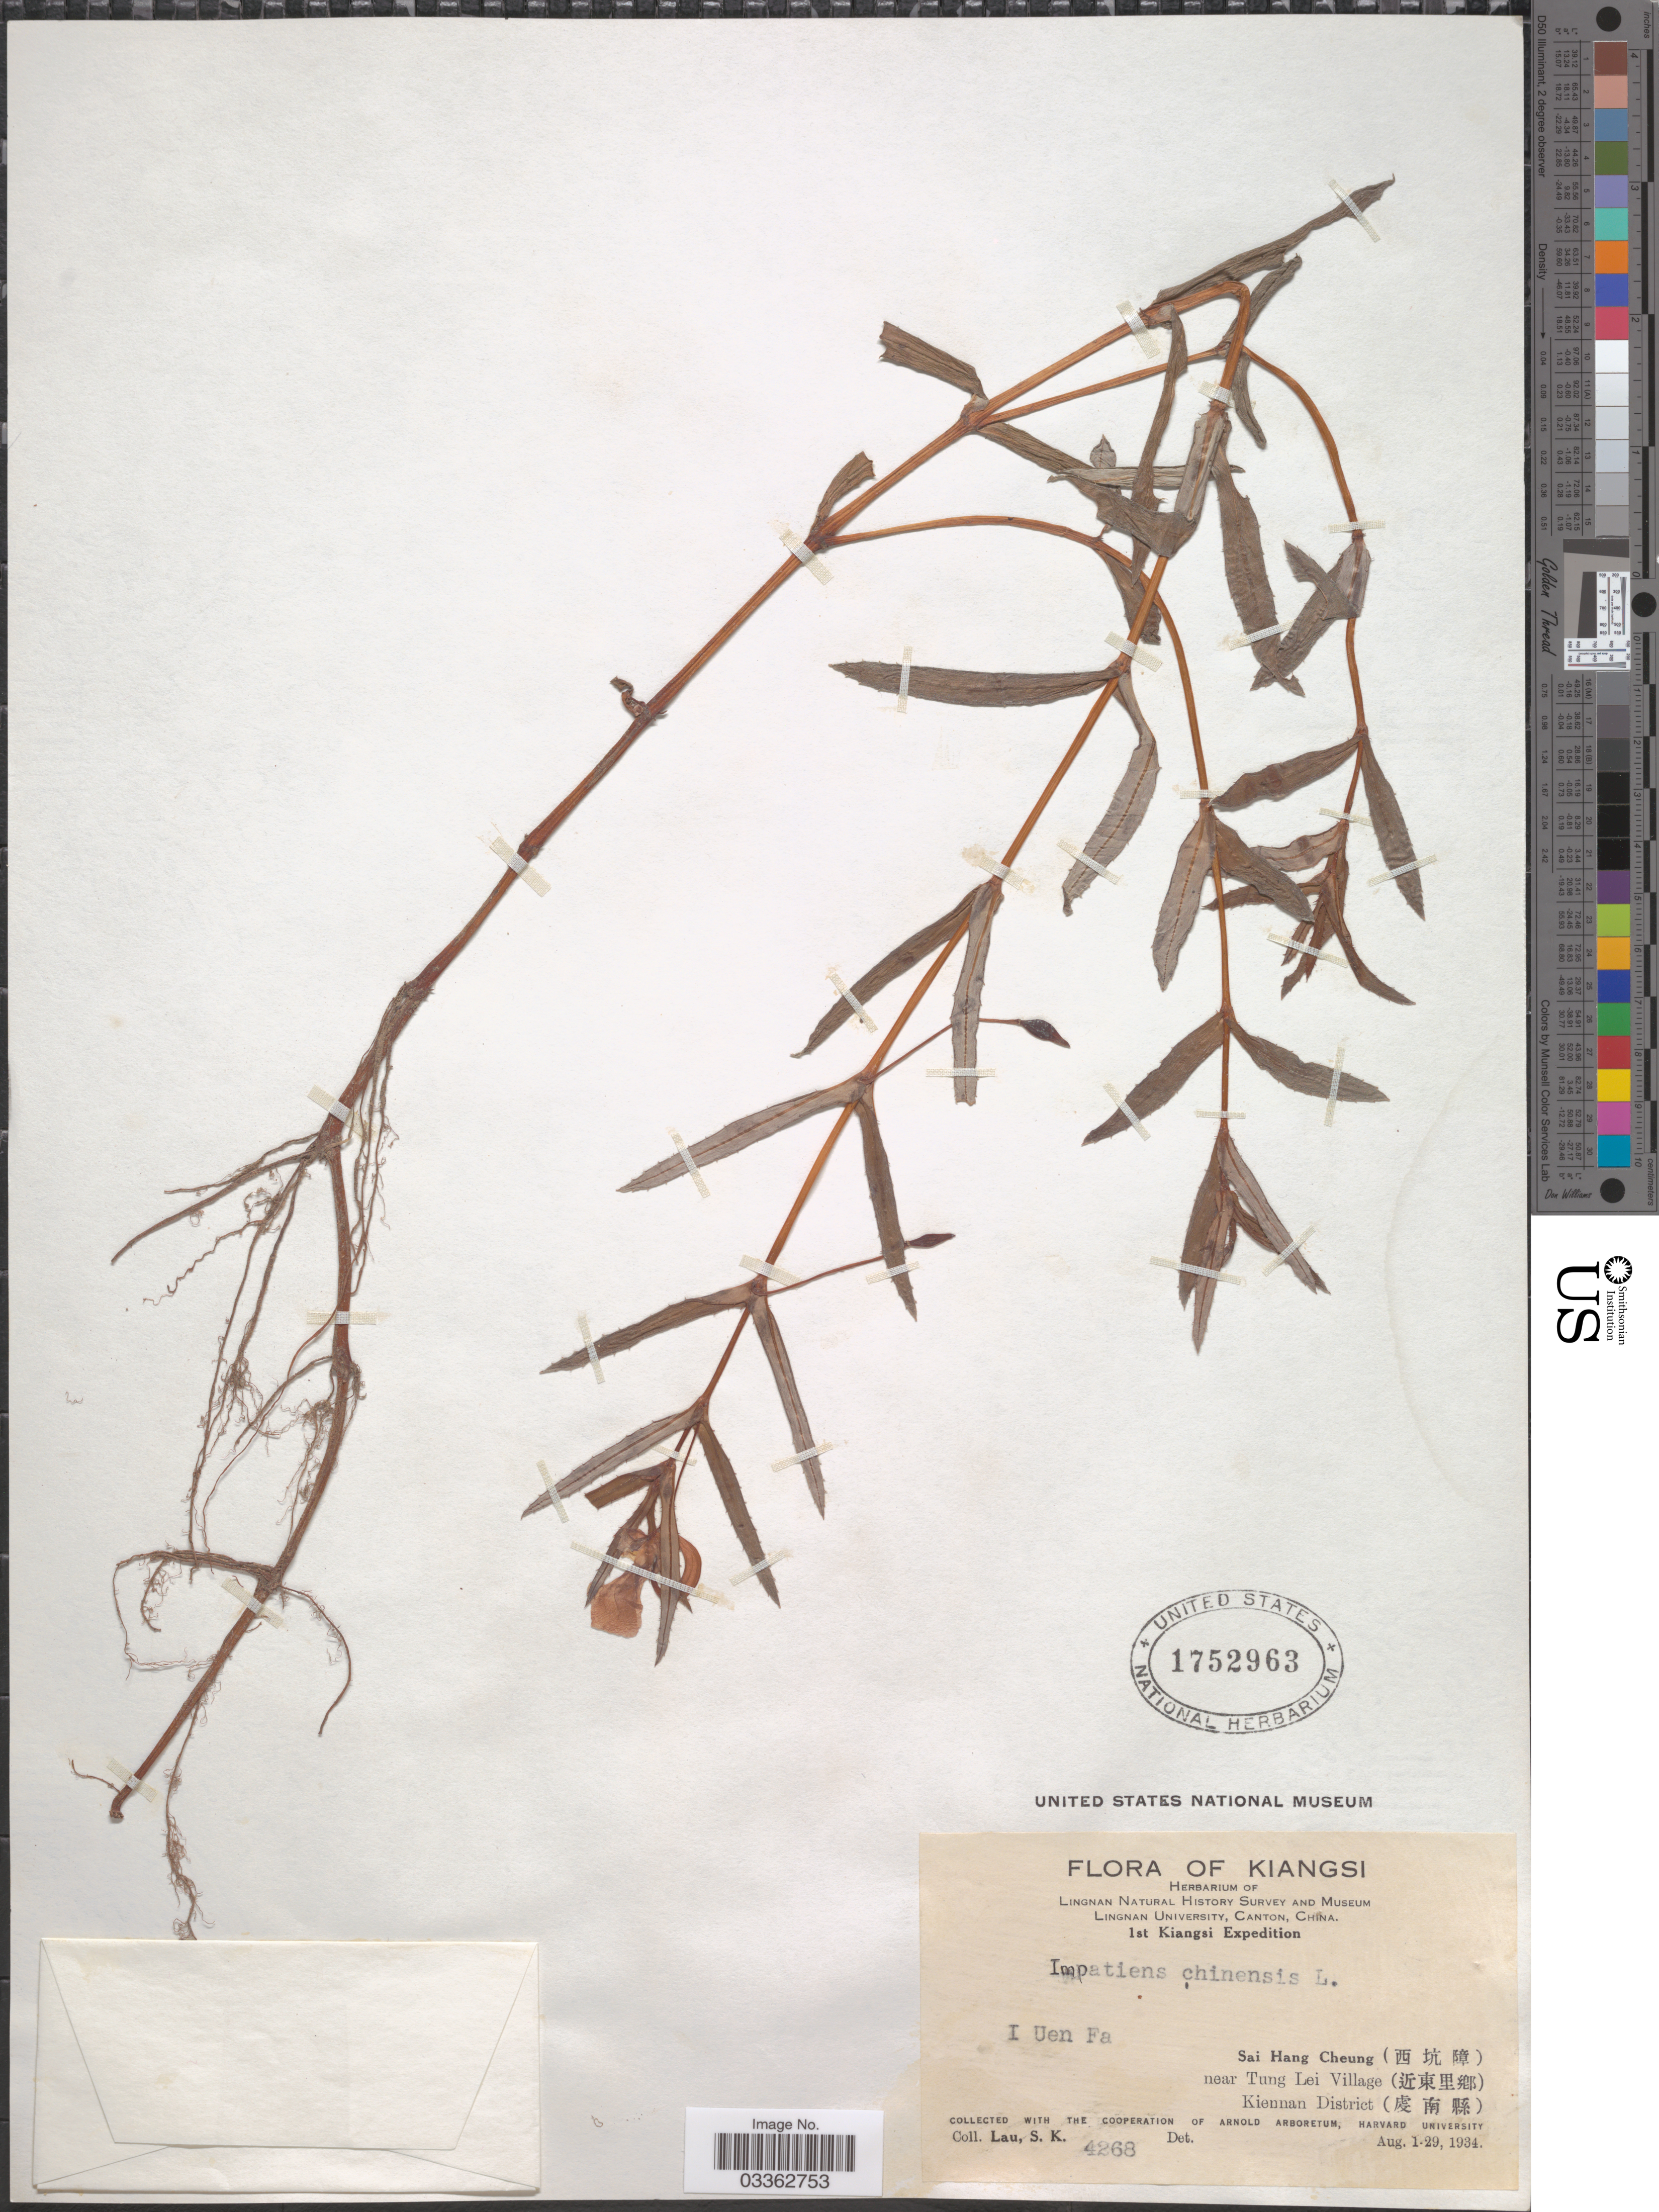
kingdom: Plantae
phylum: Tracheophyta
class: Magnoliopsida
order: Ericales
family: Balsaminaceae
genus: Impatiens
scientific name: Impatiens chinensis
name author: L.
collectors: S. K. Lau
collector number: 4268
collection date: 1934-08-01/1934-08-29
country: China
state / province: Jiangxi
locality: Kiangsi. Sai Hang Cheung (X), near Tung Lei Village (X), Kiennan District (X).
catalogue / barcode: US 1752963